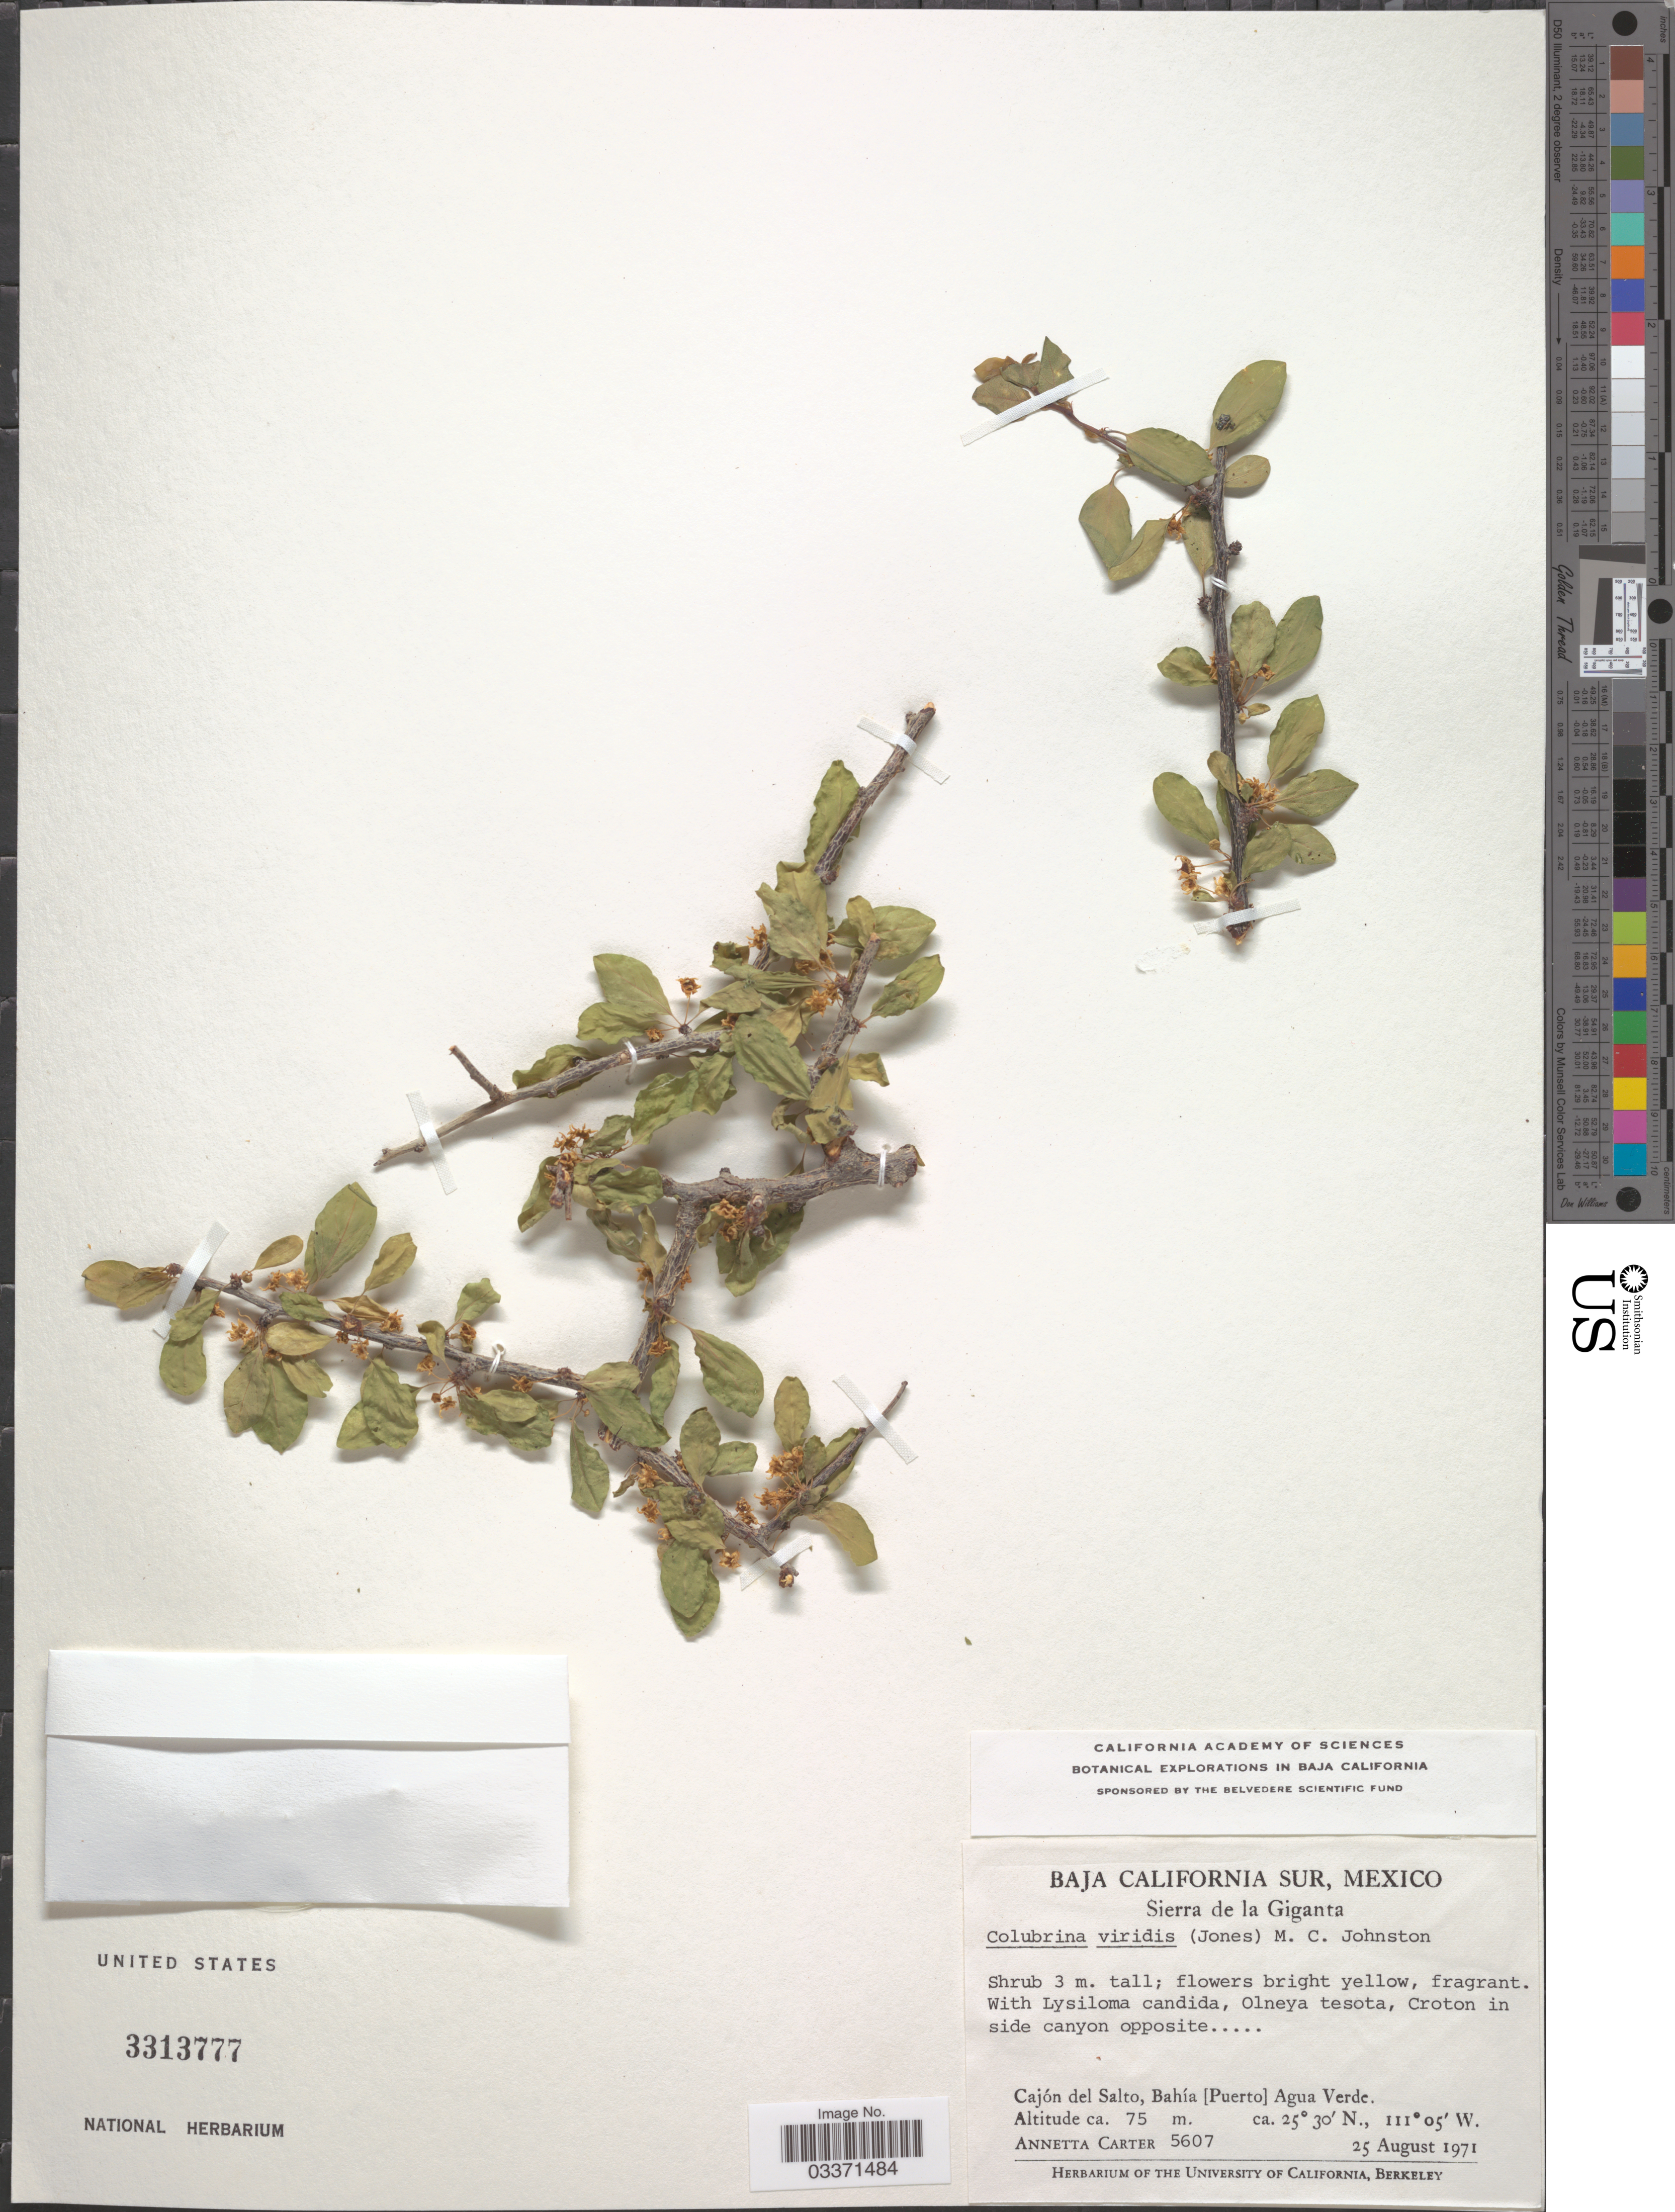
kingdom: Plantae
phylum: Tracheophyta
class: Magnoliopsida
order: Rosales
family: Rhamnaceae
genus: Colubrina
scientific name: Colubrina viridis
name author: (M.E. Jones) M.C. Johnst.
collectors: Annetta Carter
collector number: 5607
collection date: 1971-08-25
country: Mexico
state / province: Baja California Sur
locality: Sierra de la Giganta. Cajón del Salto, Bahía [Puerto] Agua Verde.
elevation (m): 75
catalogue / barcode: US 3313777